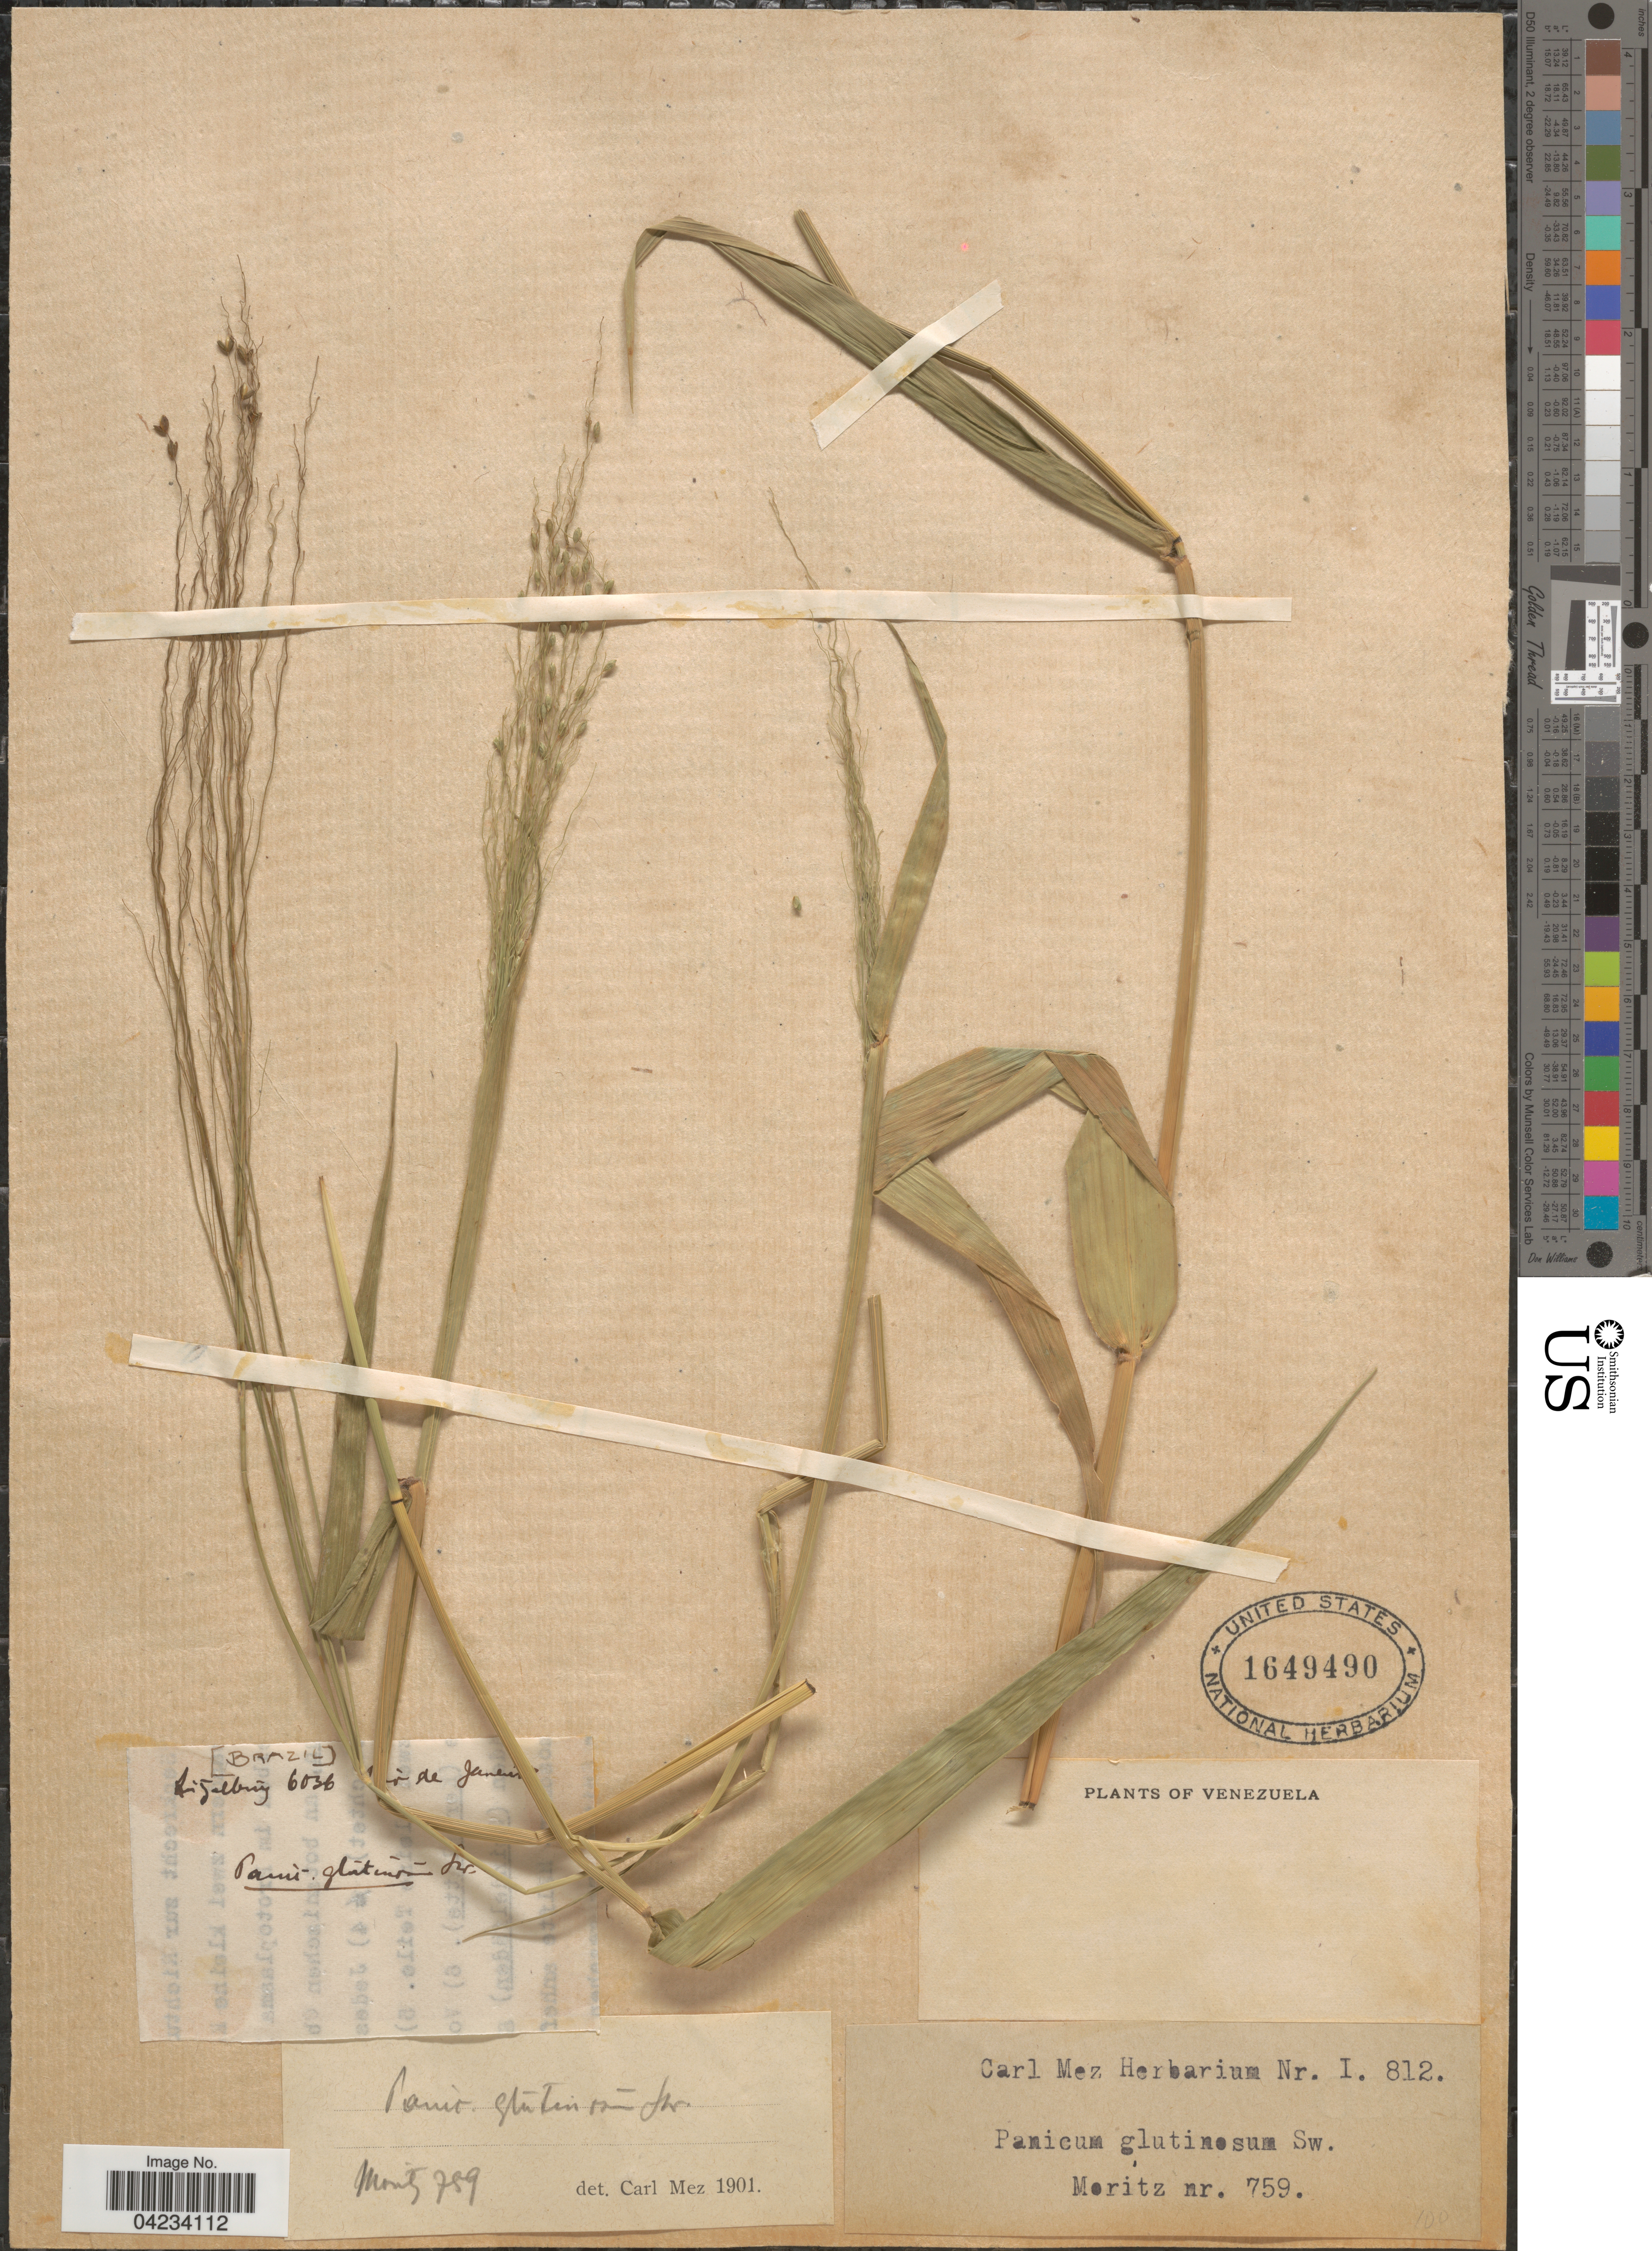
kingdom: Plantae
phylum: Tracheophyta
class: Liliopsida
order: Poales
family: Poaceae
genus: Homolepis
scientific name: Homolepis glutinosa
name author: (Sw.) Zuloaga & Soderstr.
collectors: Moritz, --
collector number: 759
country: Venezuela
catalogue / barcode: US 1649490